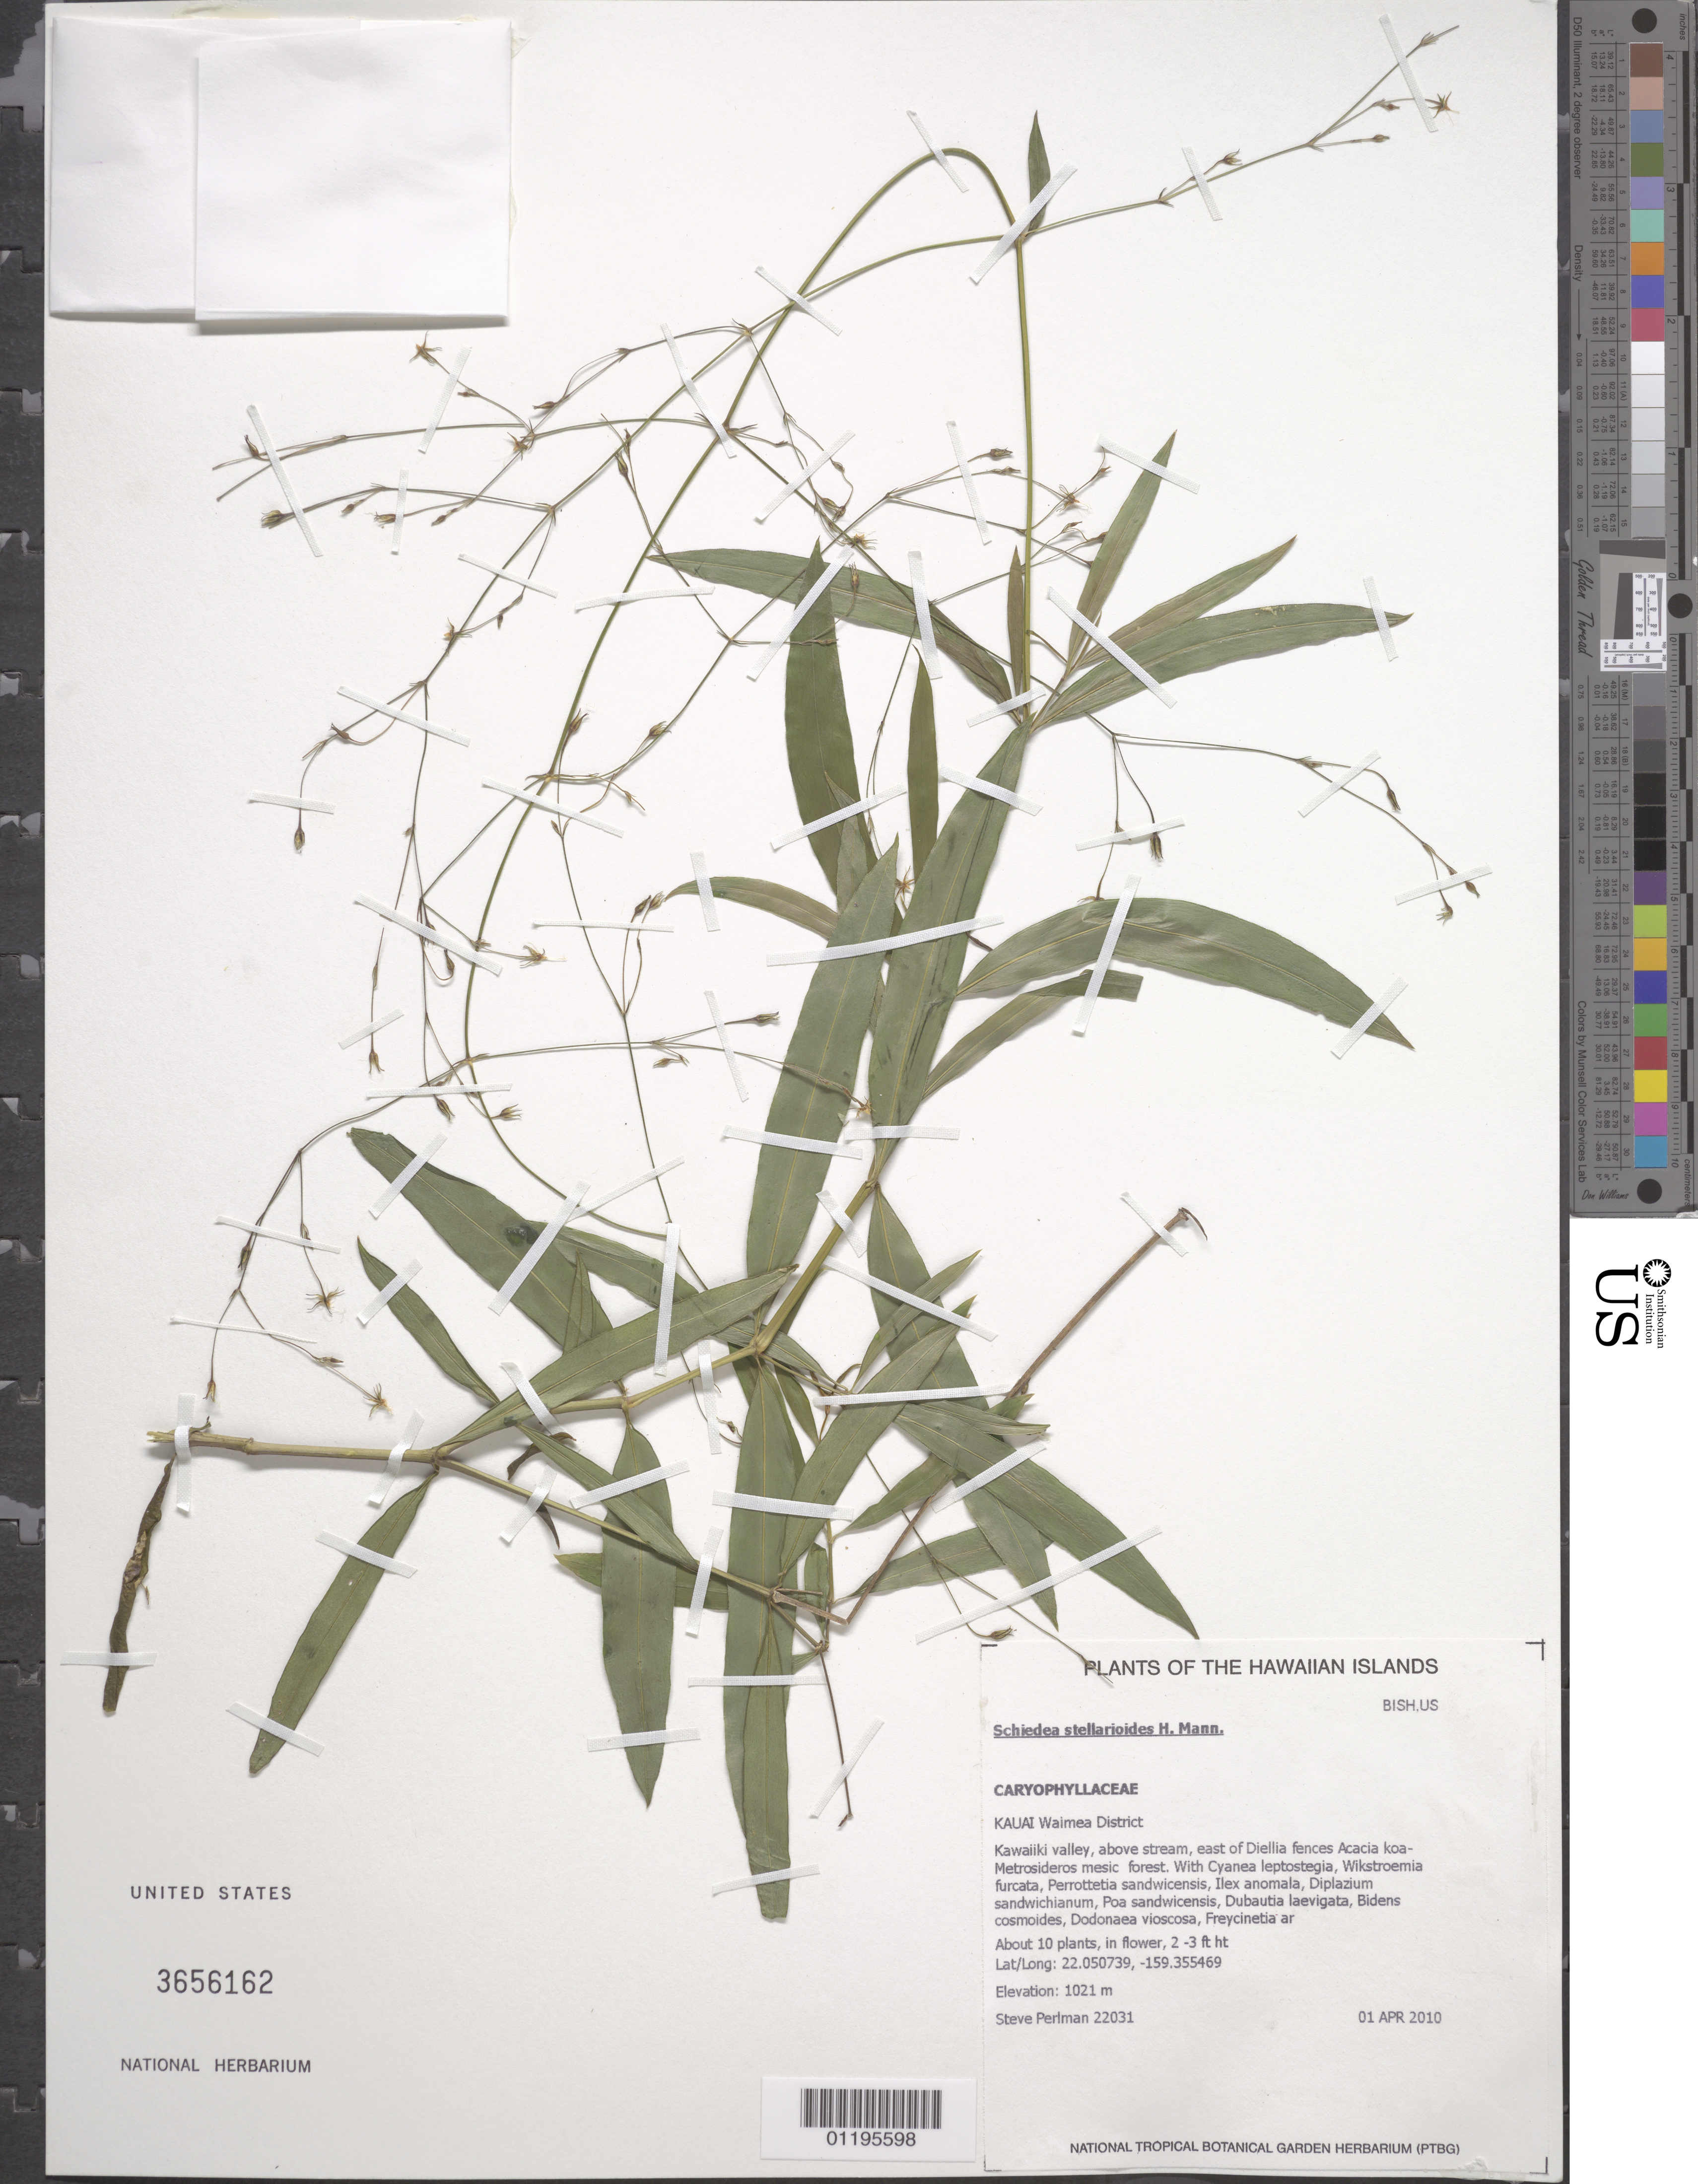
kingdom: Plantae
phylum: Tracheophyta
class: Magnoliopsida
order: Caryophyllales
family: Caryophyllaceae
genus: Schiedea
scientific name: Schiedea stellarioides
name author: H. Mann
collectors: S. P. Perlman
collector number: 1021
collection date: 2010-04-01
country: United States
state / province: Hawaii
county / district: Kauai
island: Kaua'i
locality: Waimea District, Kawaiiki Valley, above stream, east of Diellia fences.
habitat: Mesic forest.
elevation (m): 1021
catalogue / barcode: US 3656162